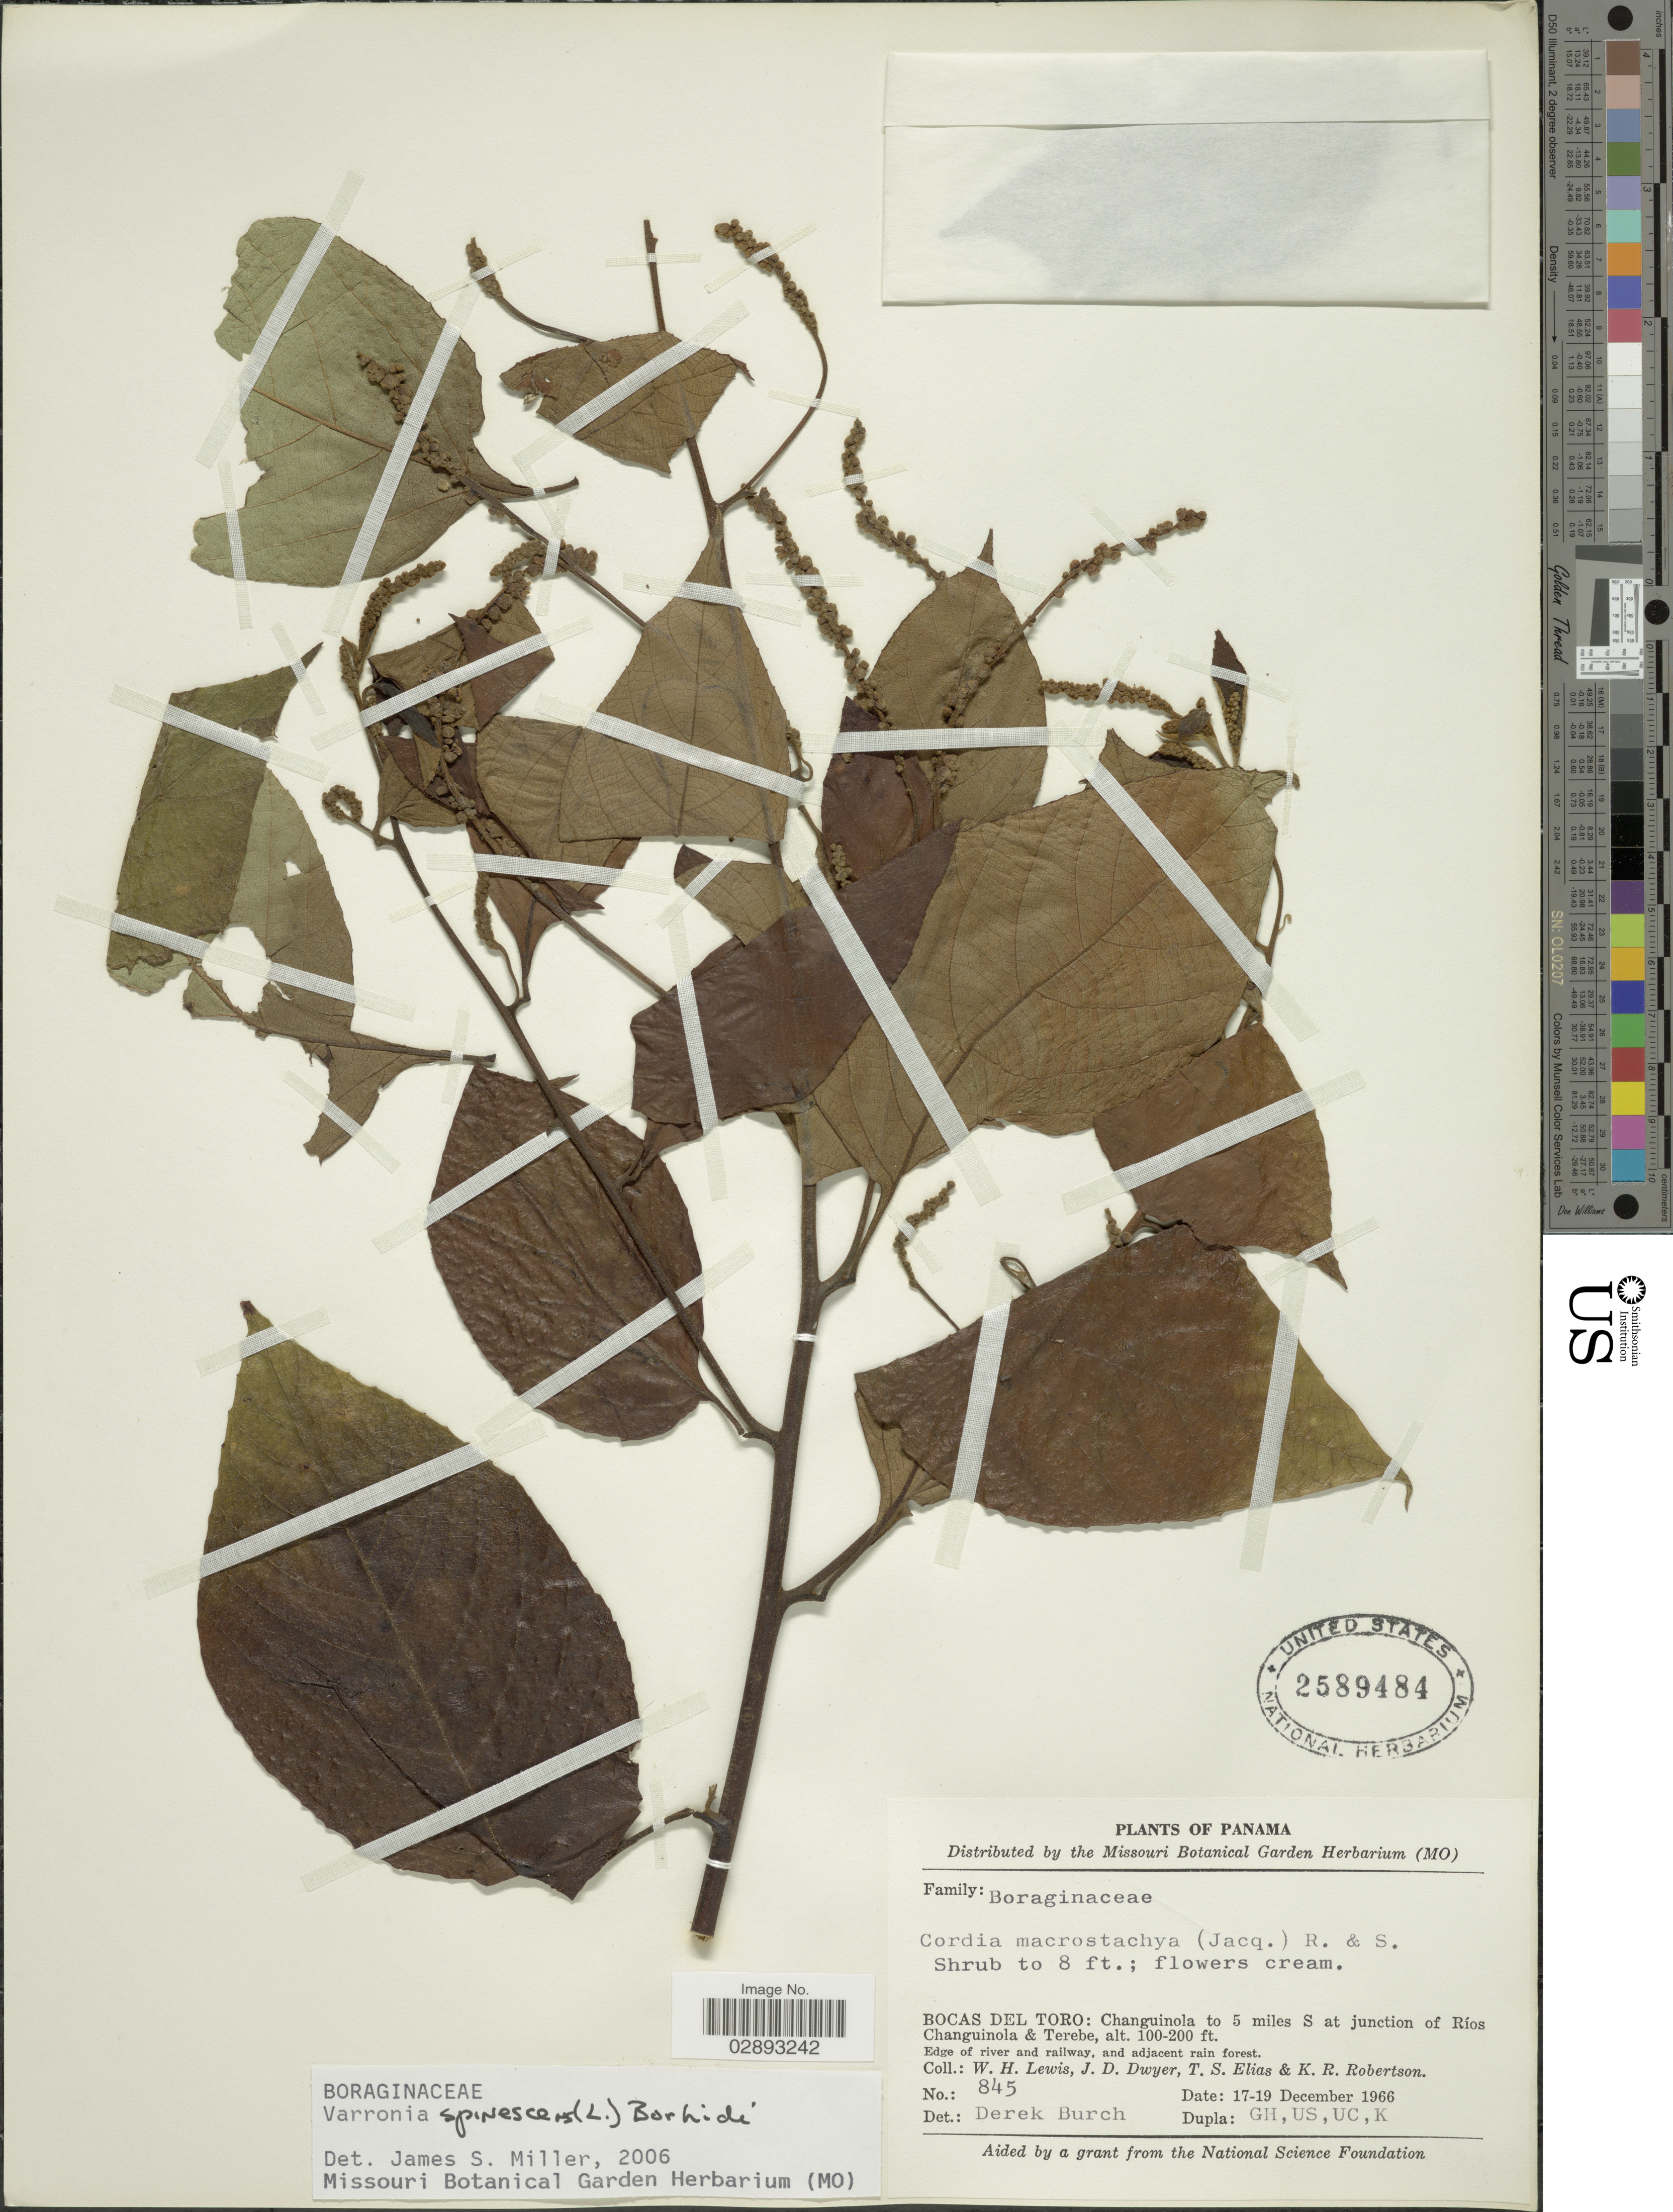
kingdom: Plantae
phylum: Tracheophyta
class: Magnoliopsida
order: Boraginales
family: Cordiaceae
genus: Varronia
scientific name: Varronia spinescens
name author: (L.) Borhidi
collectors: W. H. Lewis, J. D. Dwyer, T. S. Elias & K. Robertson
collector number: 845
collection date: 1966-12-17/1966-12-19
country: Panama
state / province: Bocas del Toro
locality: Changuinola to 5 miles S at junction of Ríos Changuinola & Terebe.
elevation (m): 30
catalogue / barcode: US 2589484